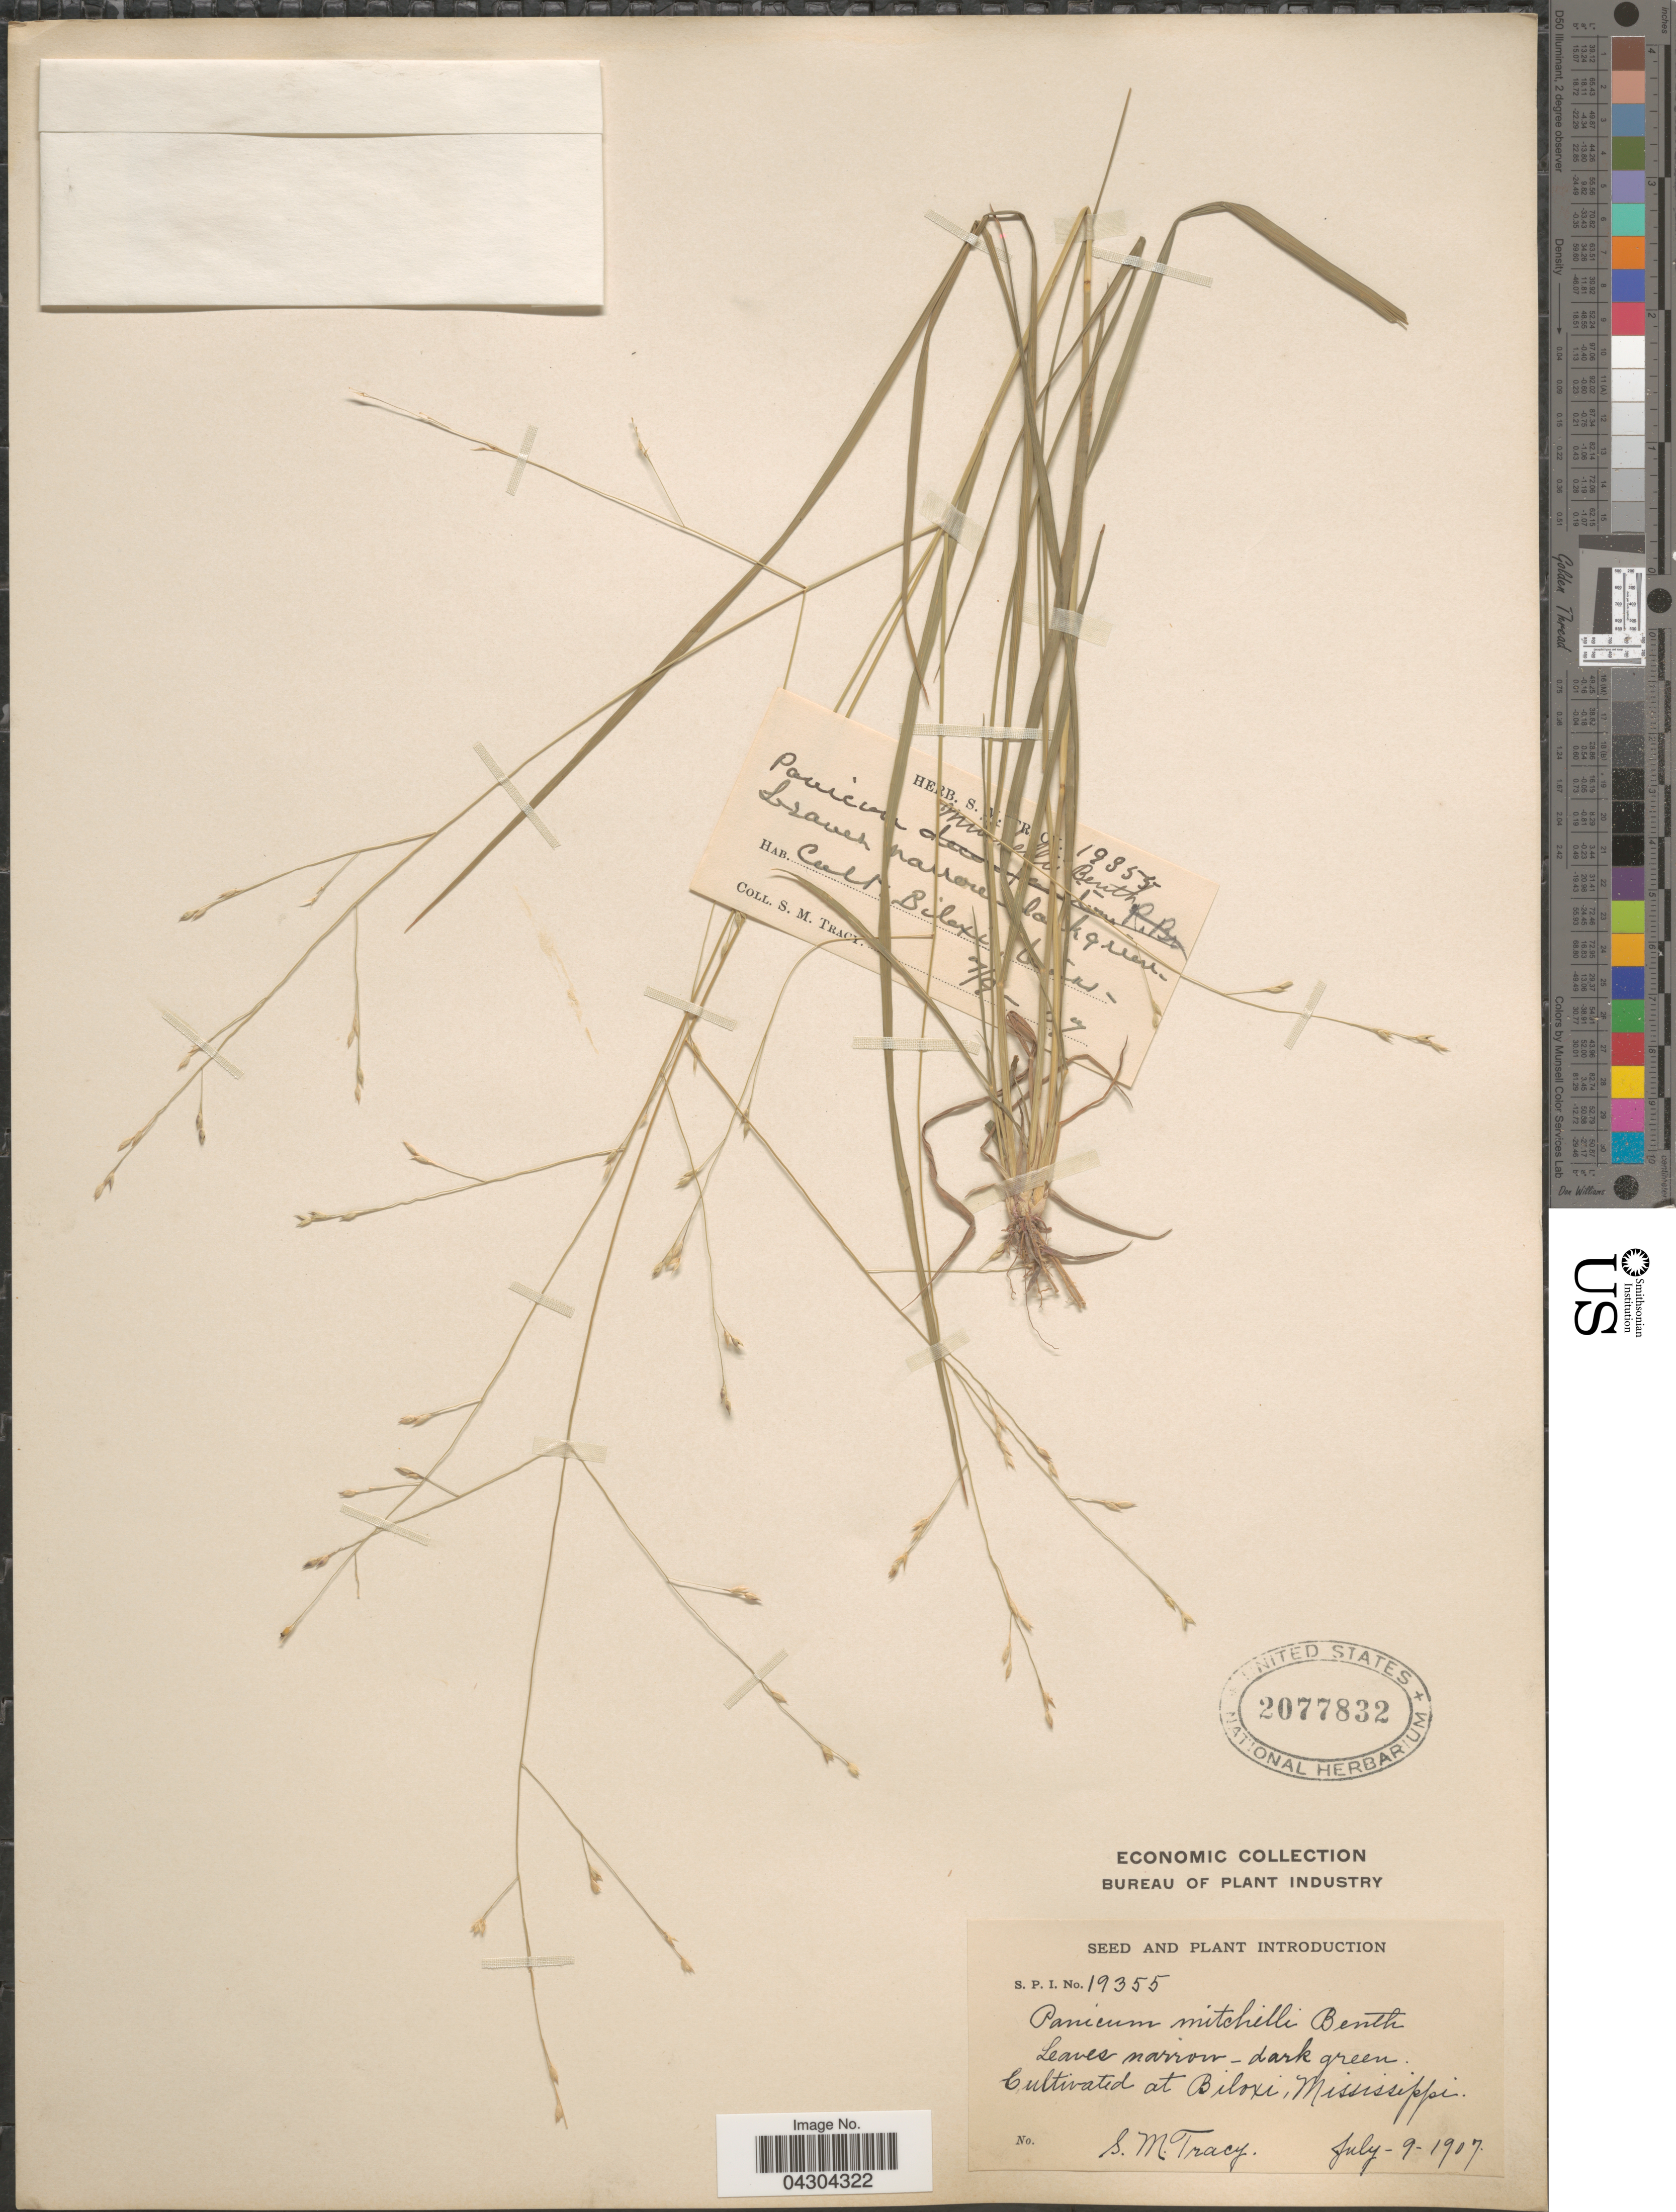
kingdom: Plantae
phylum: Tracheophyta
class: Liliopsida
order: Poales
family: Poaceae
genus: Panicum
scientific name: Panicum mitchellii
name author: Benth.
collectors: S. M. Tracy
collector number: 19355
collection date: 1907-07-09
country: United States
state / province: Mississippi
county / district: Harrison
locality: At Biloxi.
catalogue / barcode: US 2077832